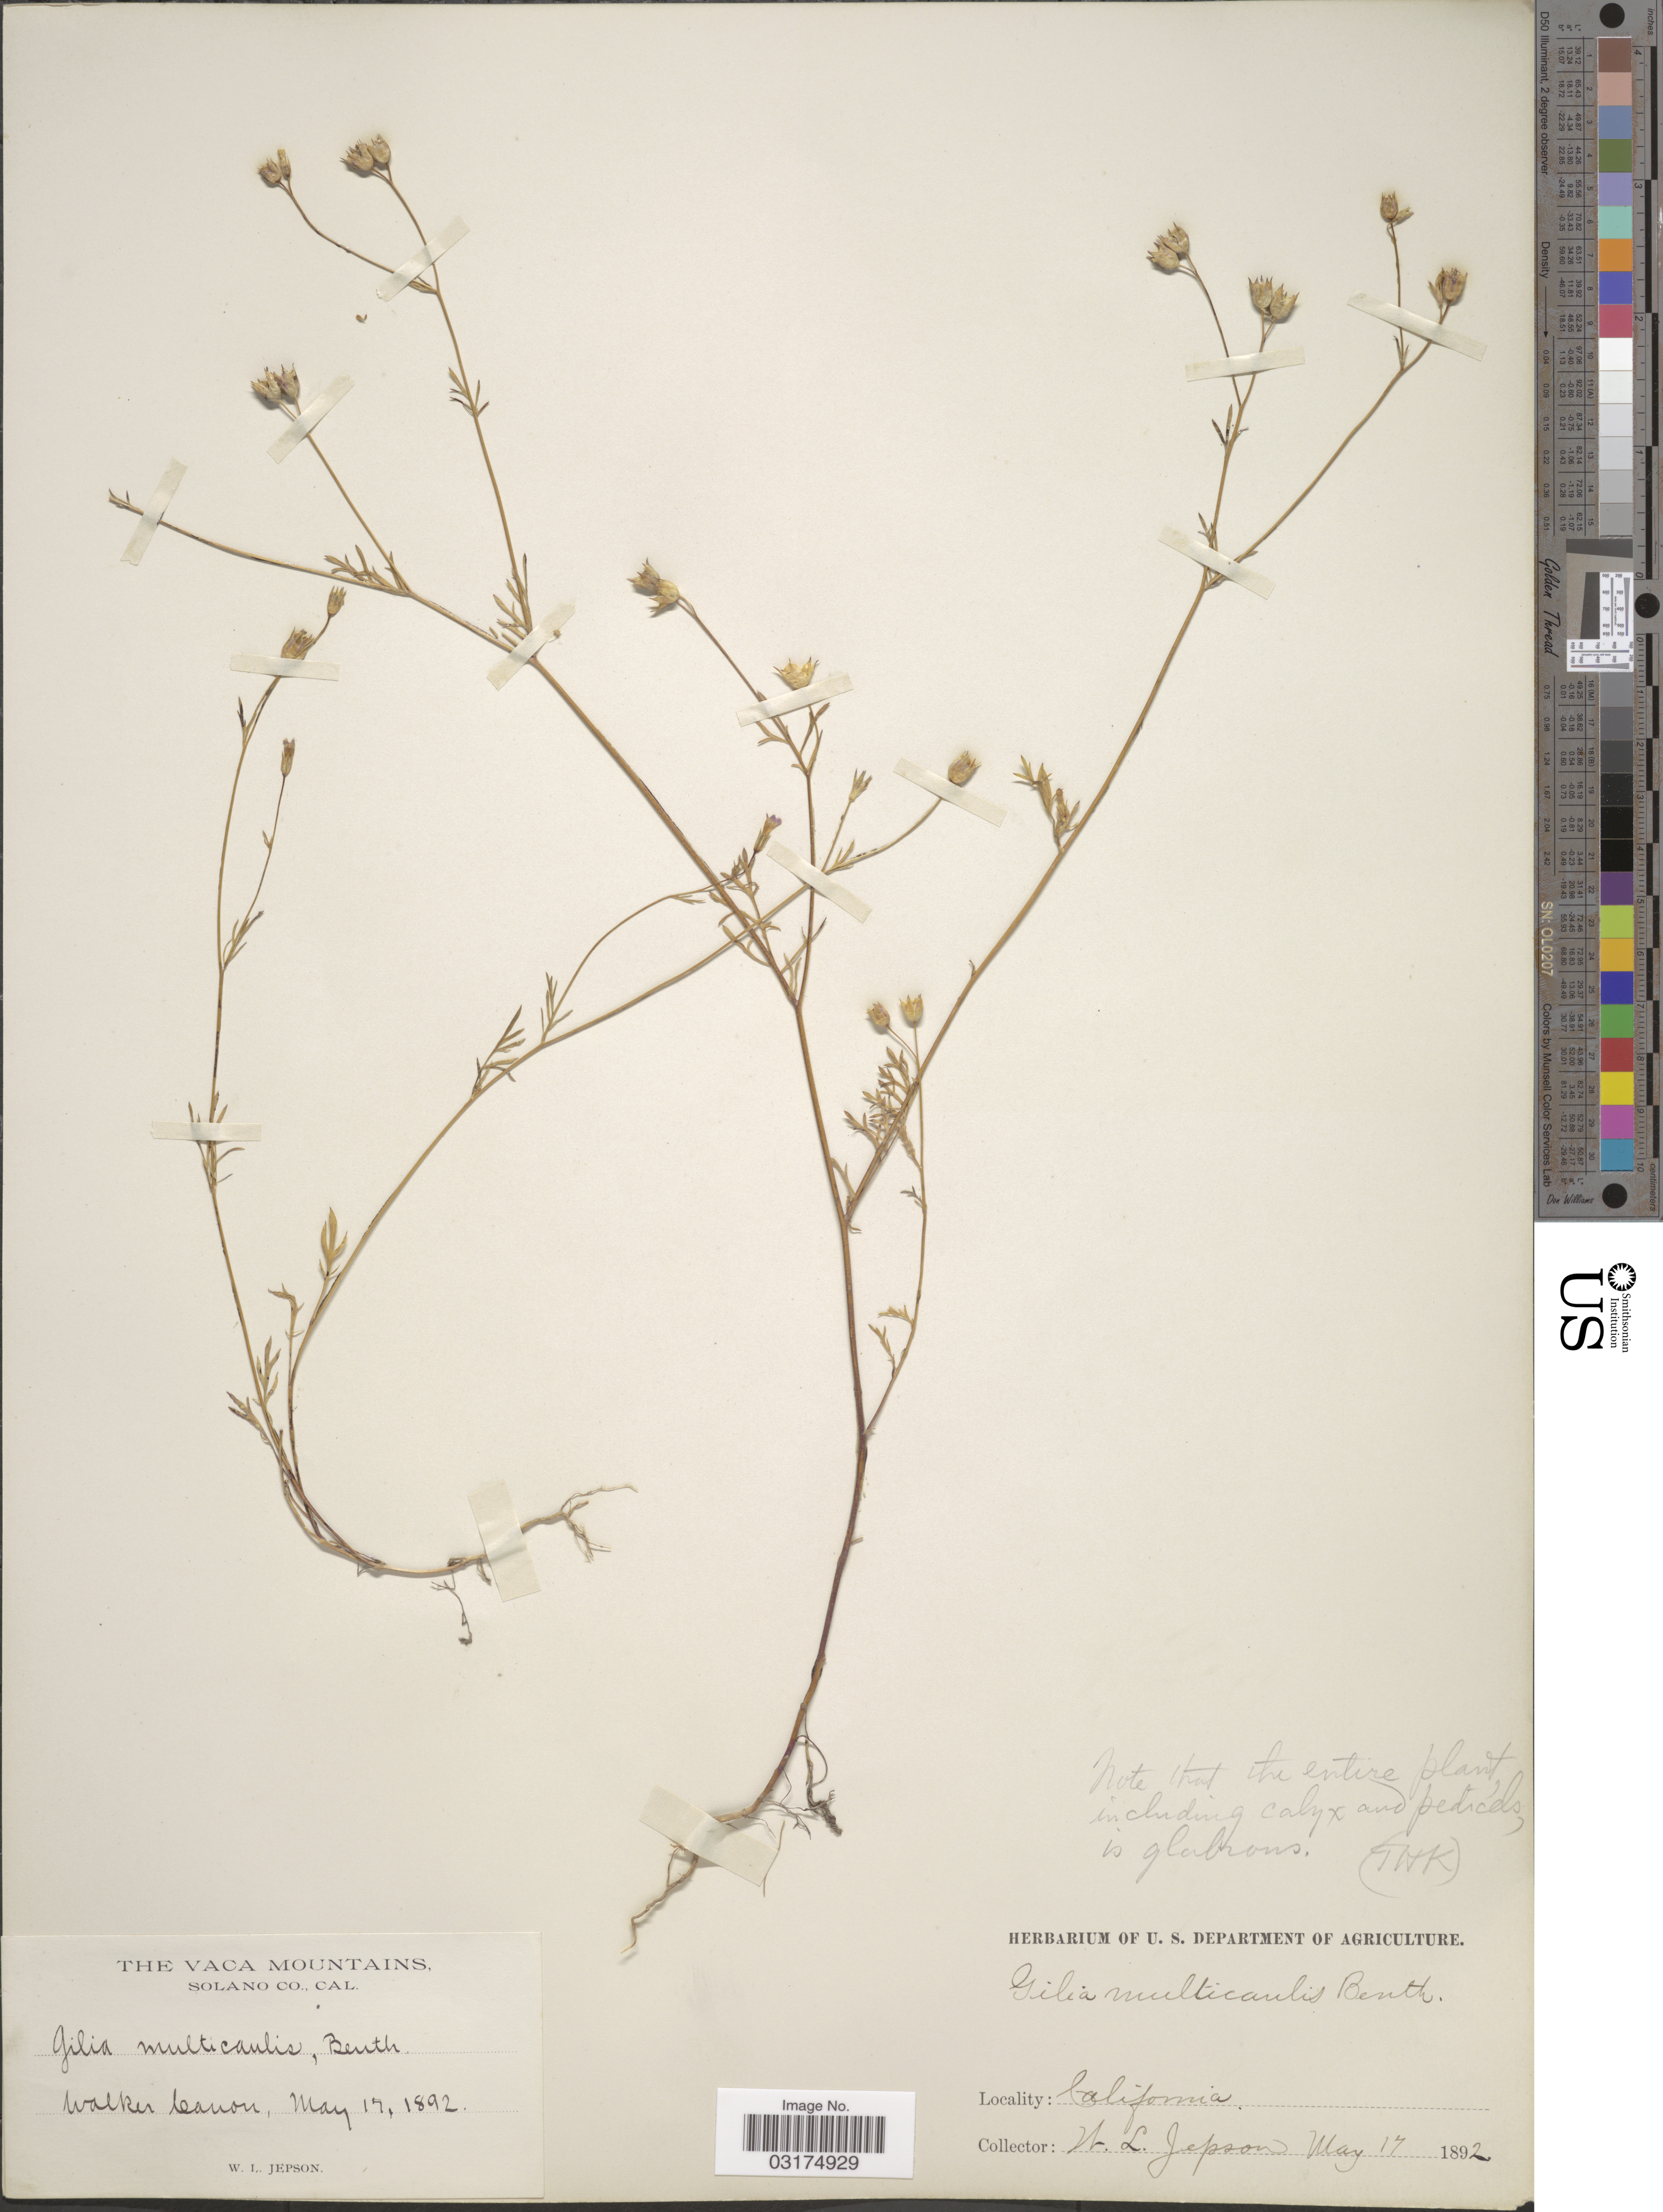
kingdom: Plantae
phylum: Tracheophyta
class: Magnoliopsida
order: Ericales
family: Polemoniaceae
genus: Gilia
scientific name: Gilia achilleifolia subsp. multicaulis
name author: (Benth.) V.E. Grant & A.D. Grant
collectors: W. L. Jepson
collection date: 1892-05-17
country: United States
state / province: California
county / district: Solano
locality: The Vaca Mountains, Solano Co., Cal. Walker Canon.